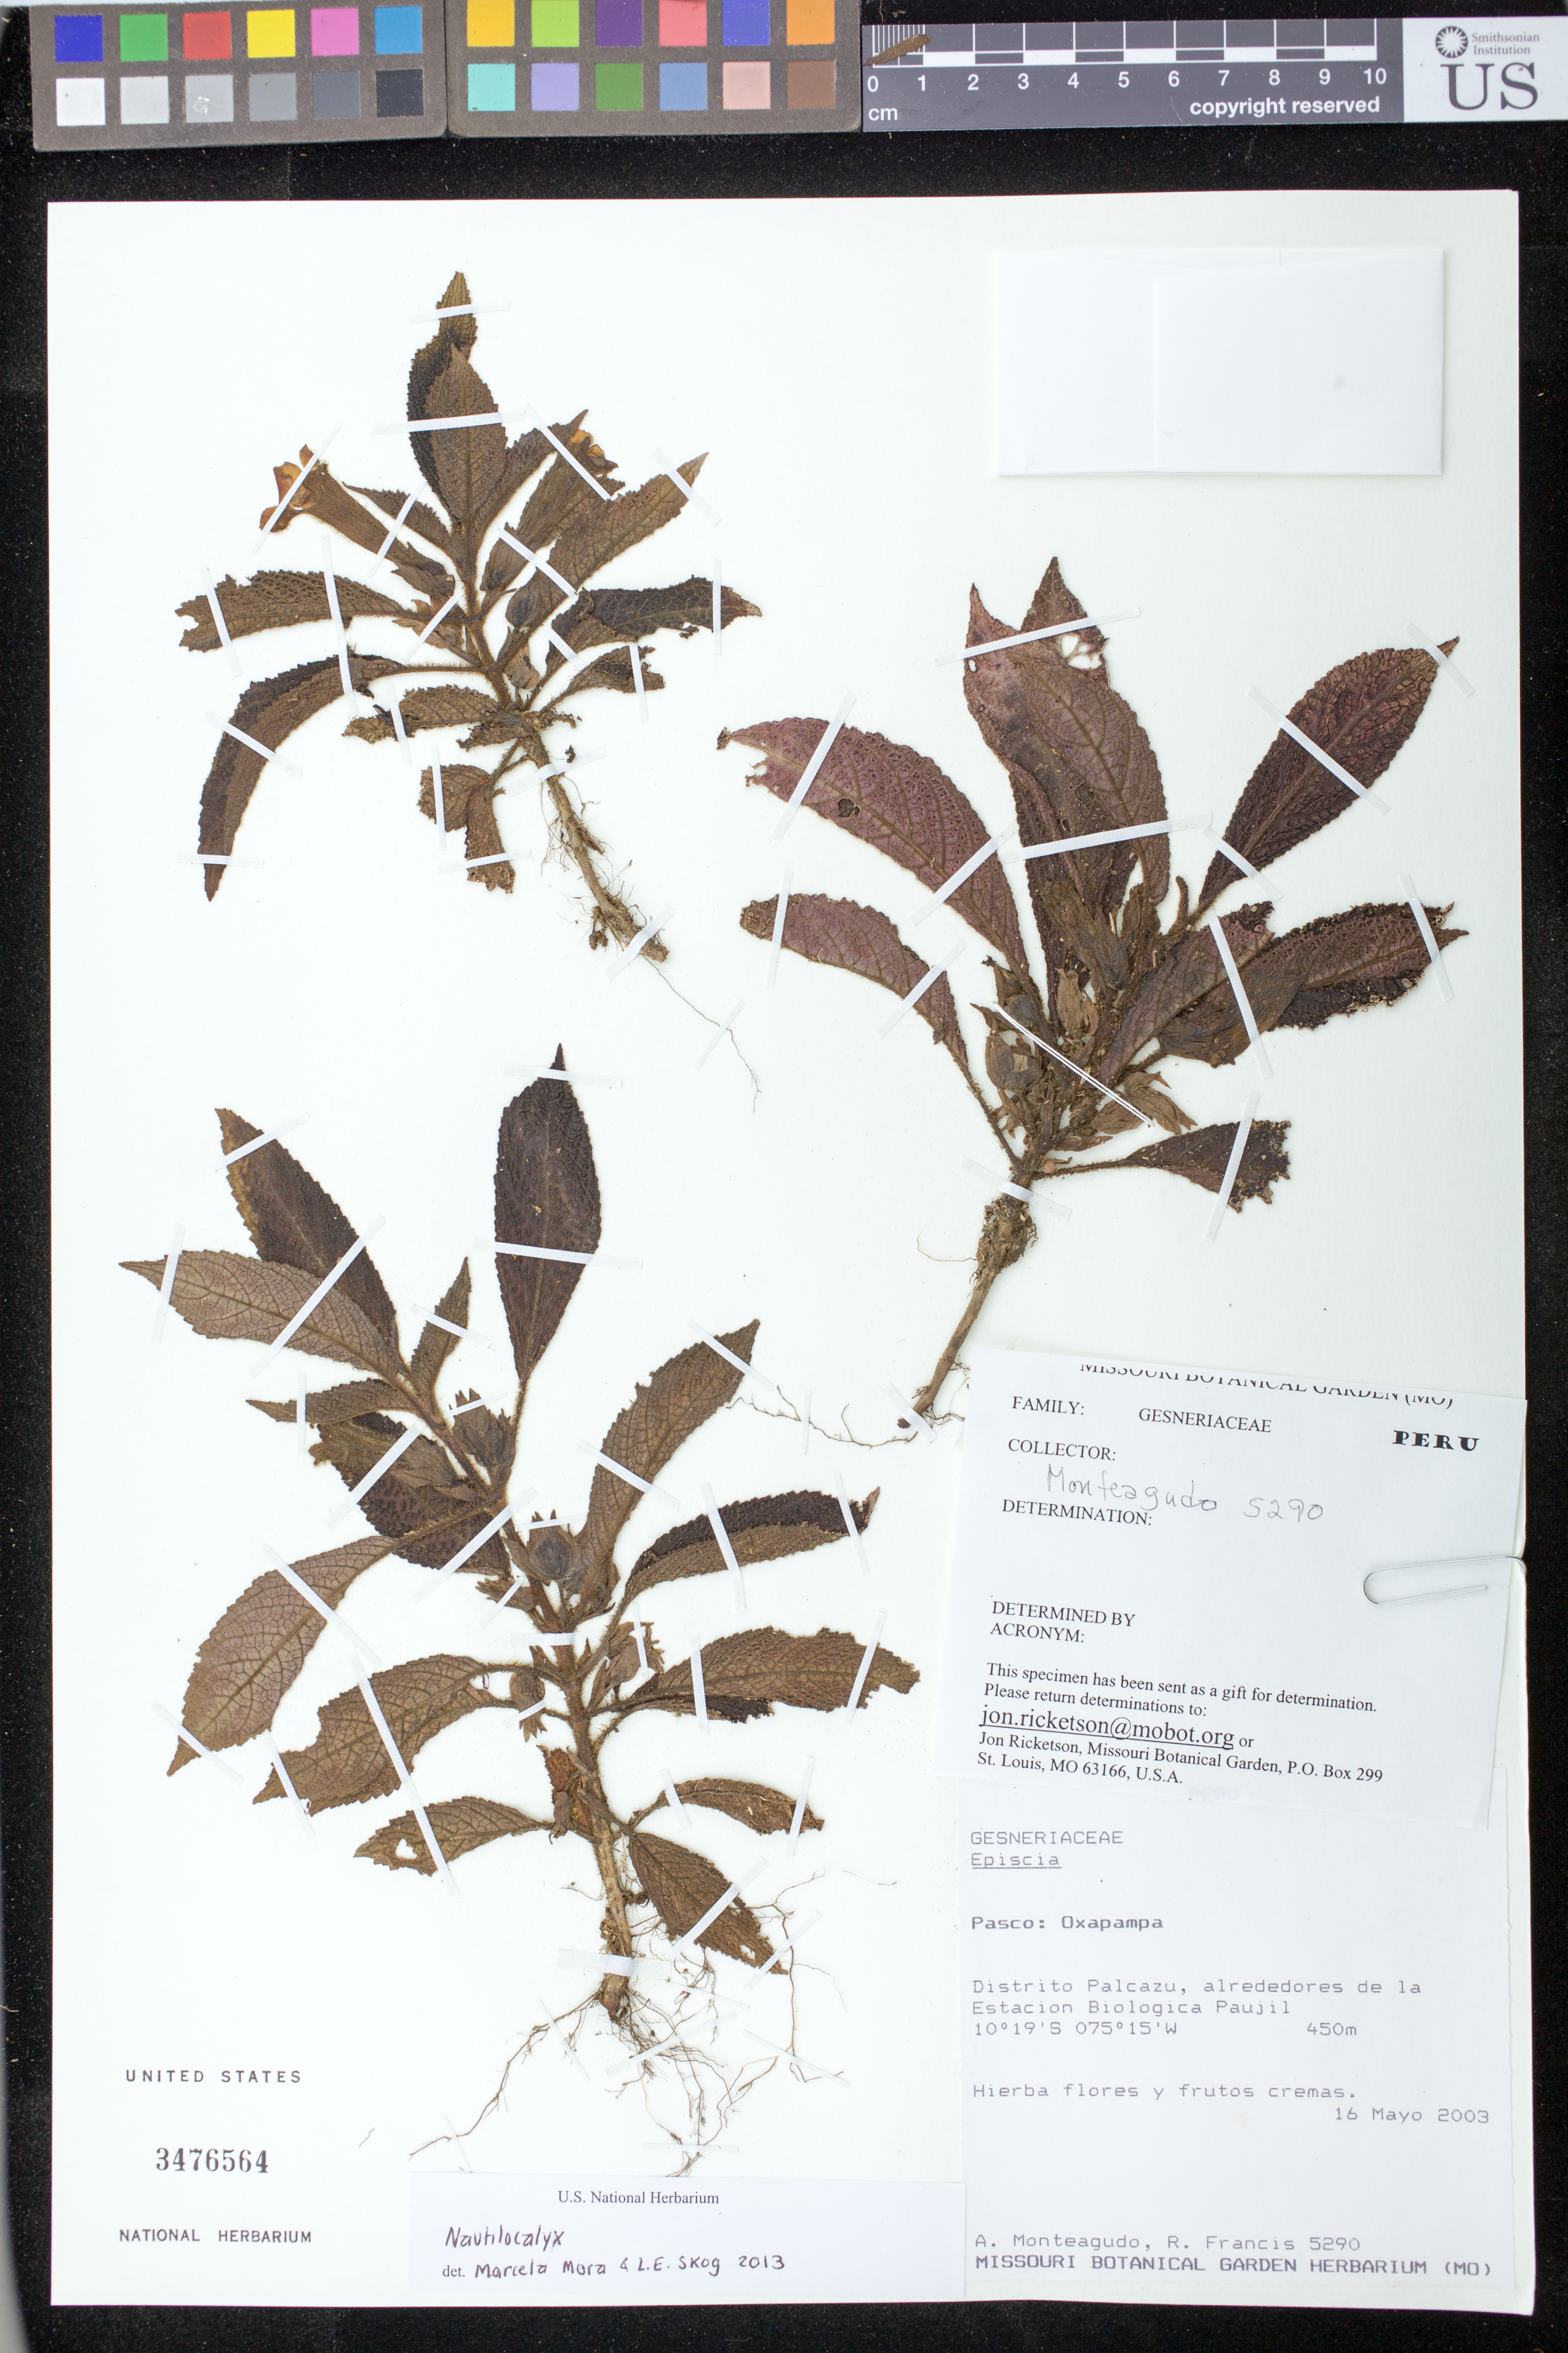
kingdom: Plantae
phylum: Tracheophyta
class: Magnoliopsida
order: Lamiales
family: Gesneriaceae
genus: Nautilocalyx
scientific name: Nautilocalyx sp.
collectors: A. Monteagudo & R. Francis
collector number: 5290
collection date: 2003-05-16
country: Peru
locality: Distrito Palcazu, alrededores de la Estacion Biologica Paujil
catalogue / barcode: US 3476564